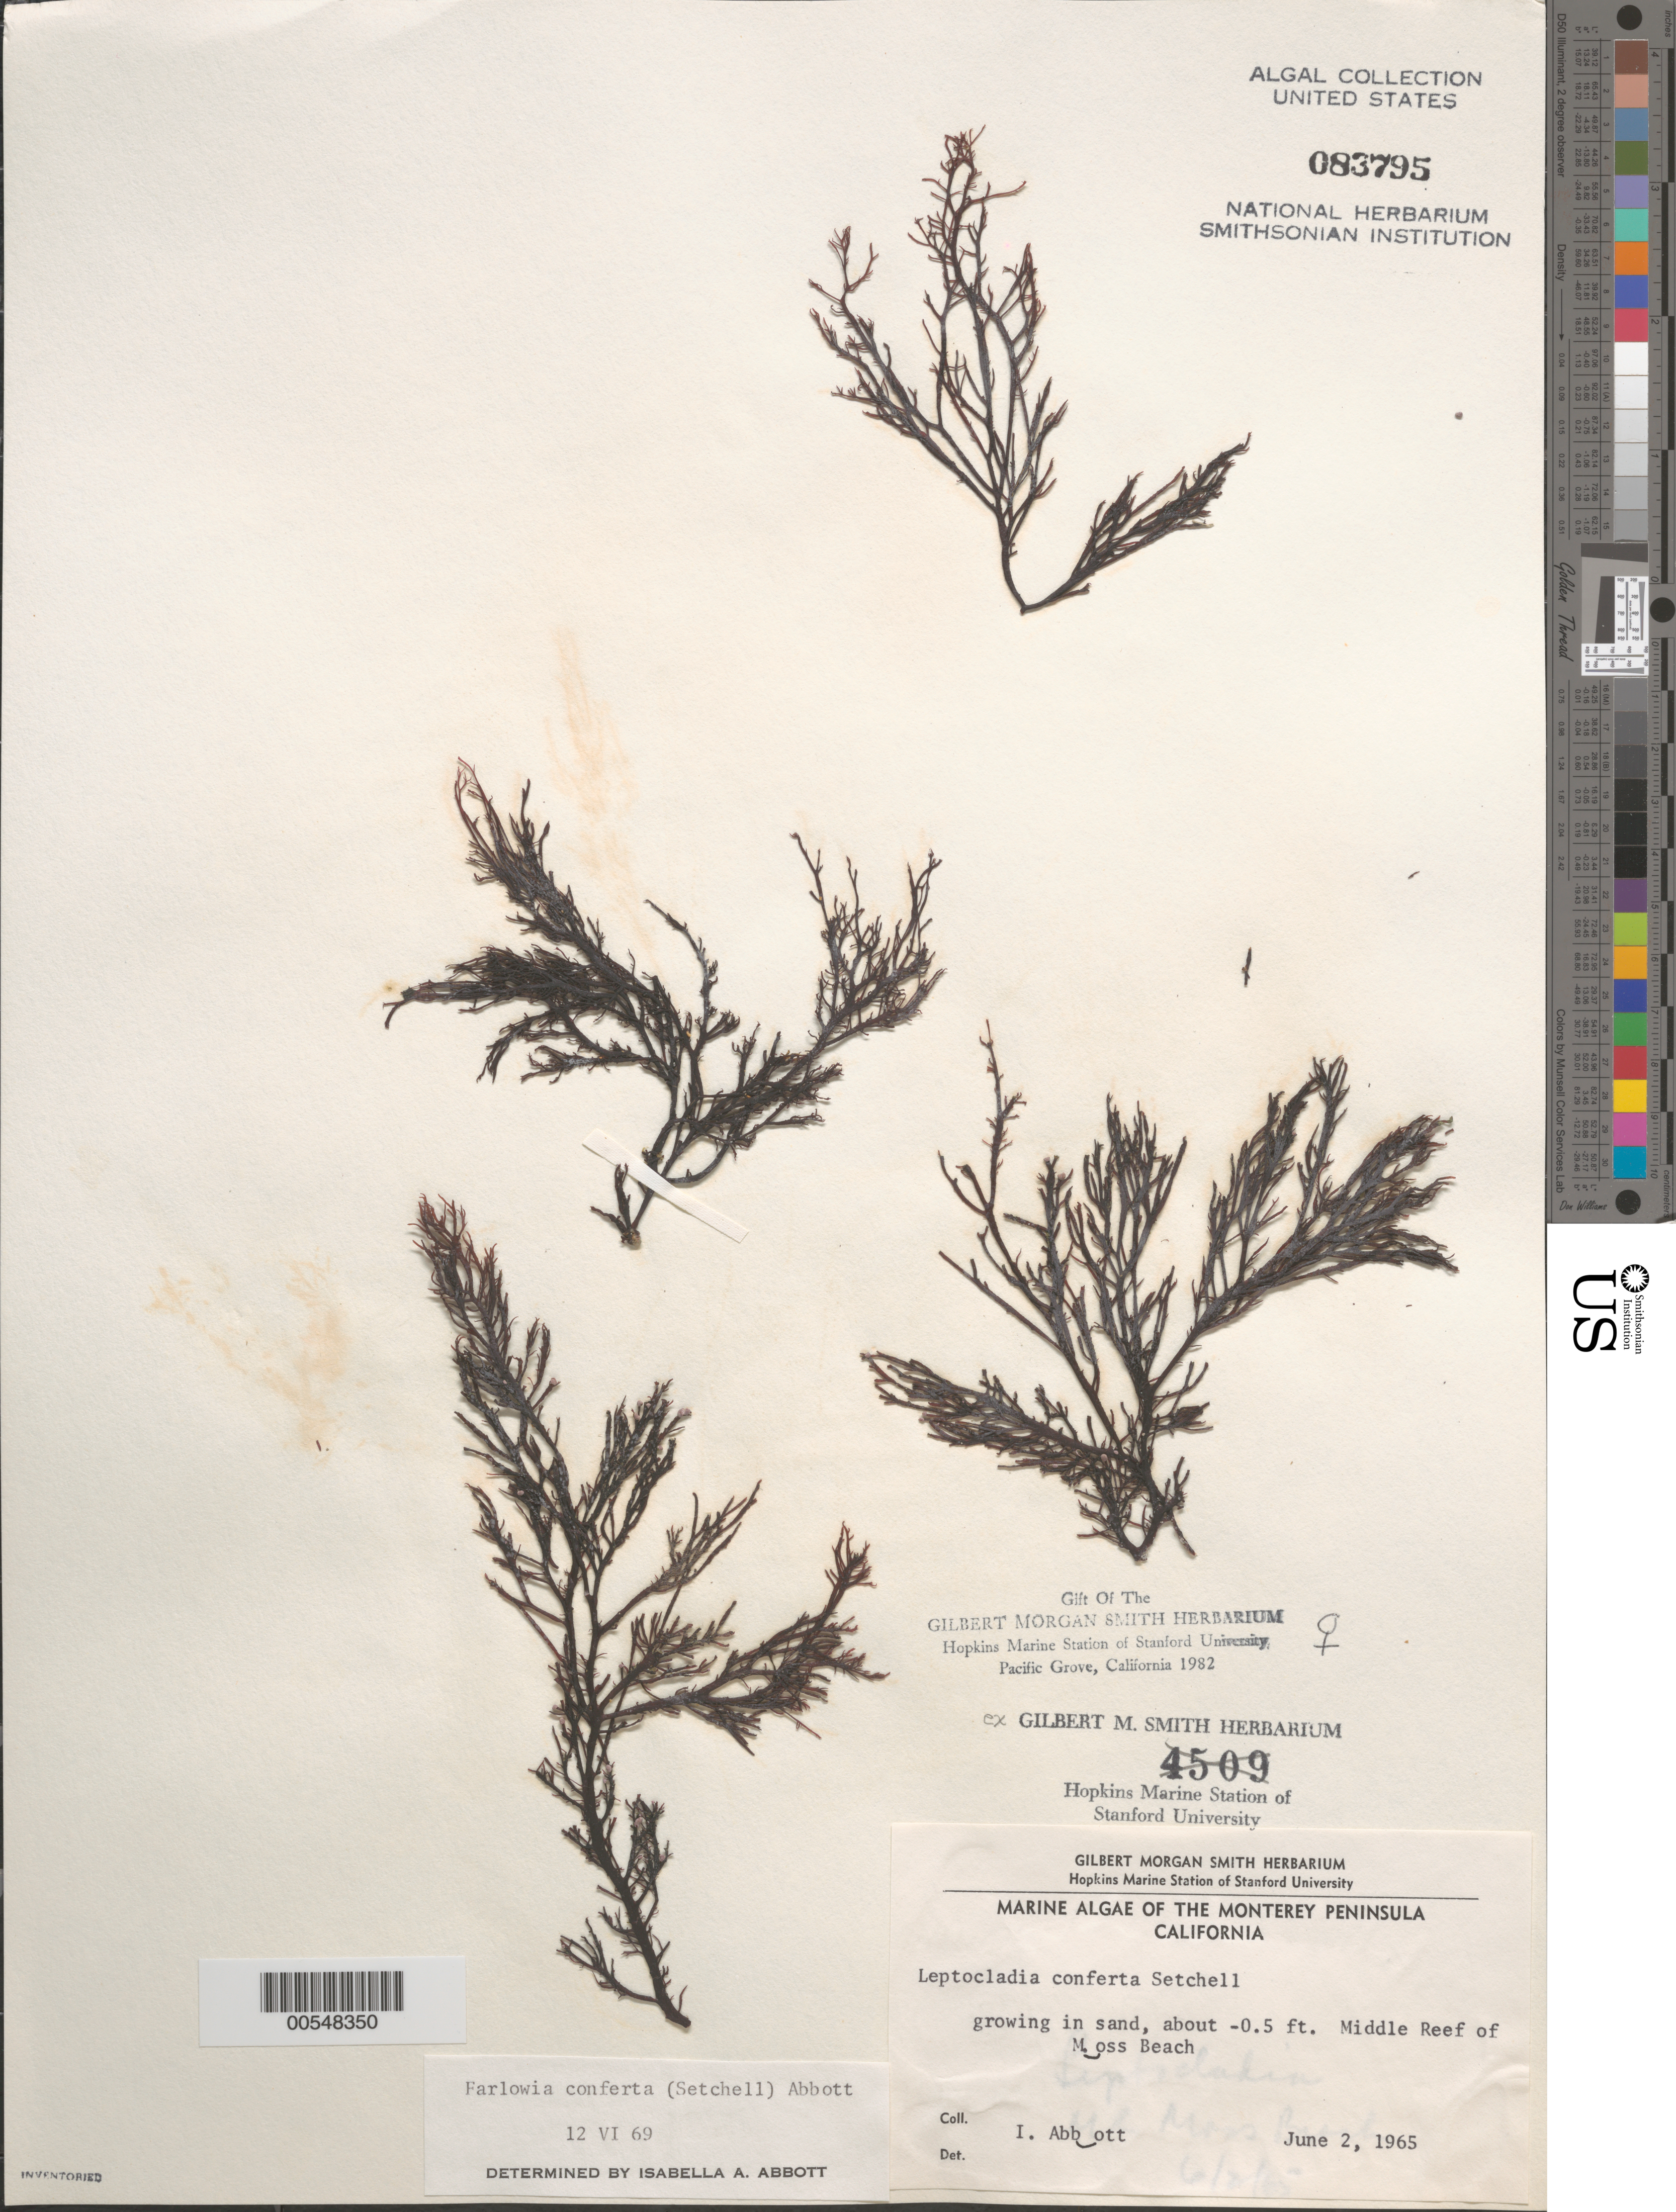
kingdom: Plantae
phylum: Rhodophyta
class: Florideophyceae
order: Gigartinales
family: Dumontiaceae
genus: Farlowia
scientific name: Farlowia conferta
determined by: Abbott, Isabella A.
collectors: I. A. Abbott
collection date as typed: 02 Jun 1965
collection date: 1965-06-02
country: United States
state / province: California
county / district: Monterey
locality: Middle reef of Moss Beach, Pacific Grove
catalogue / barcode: US 83795